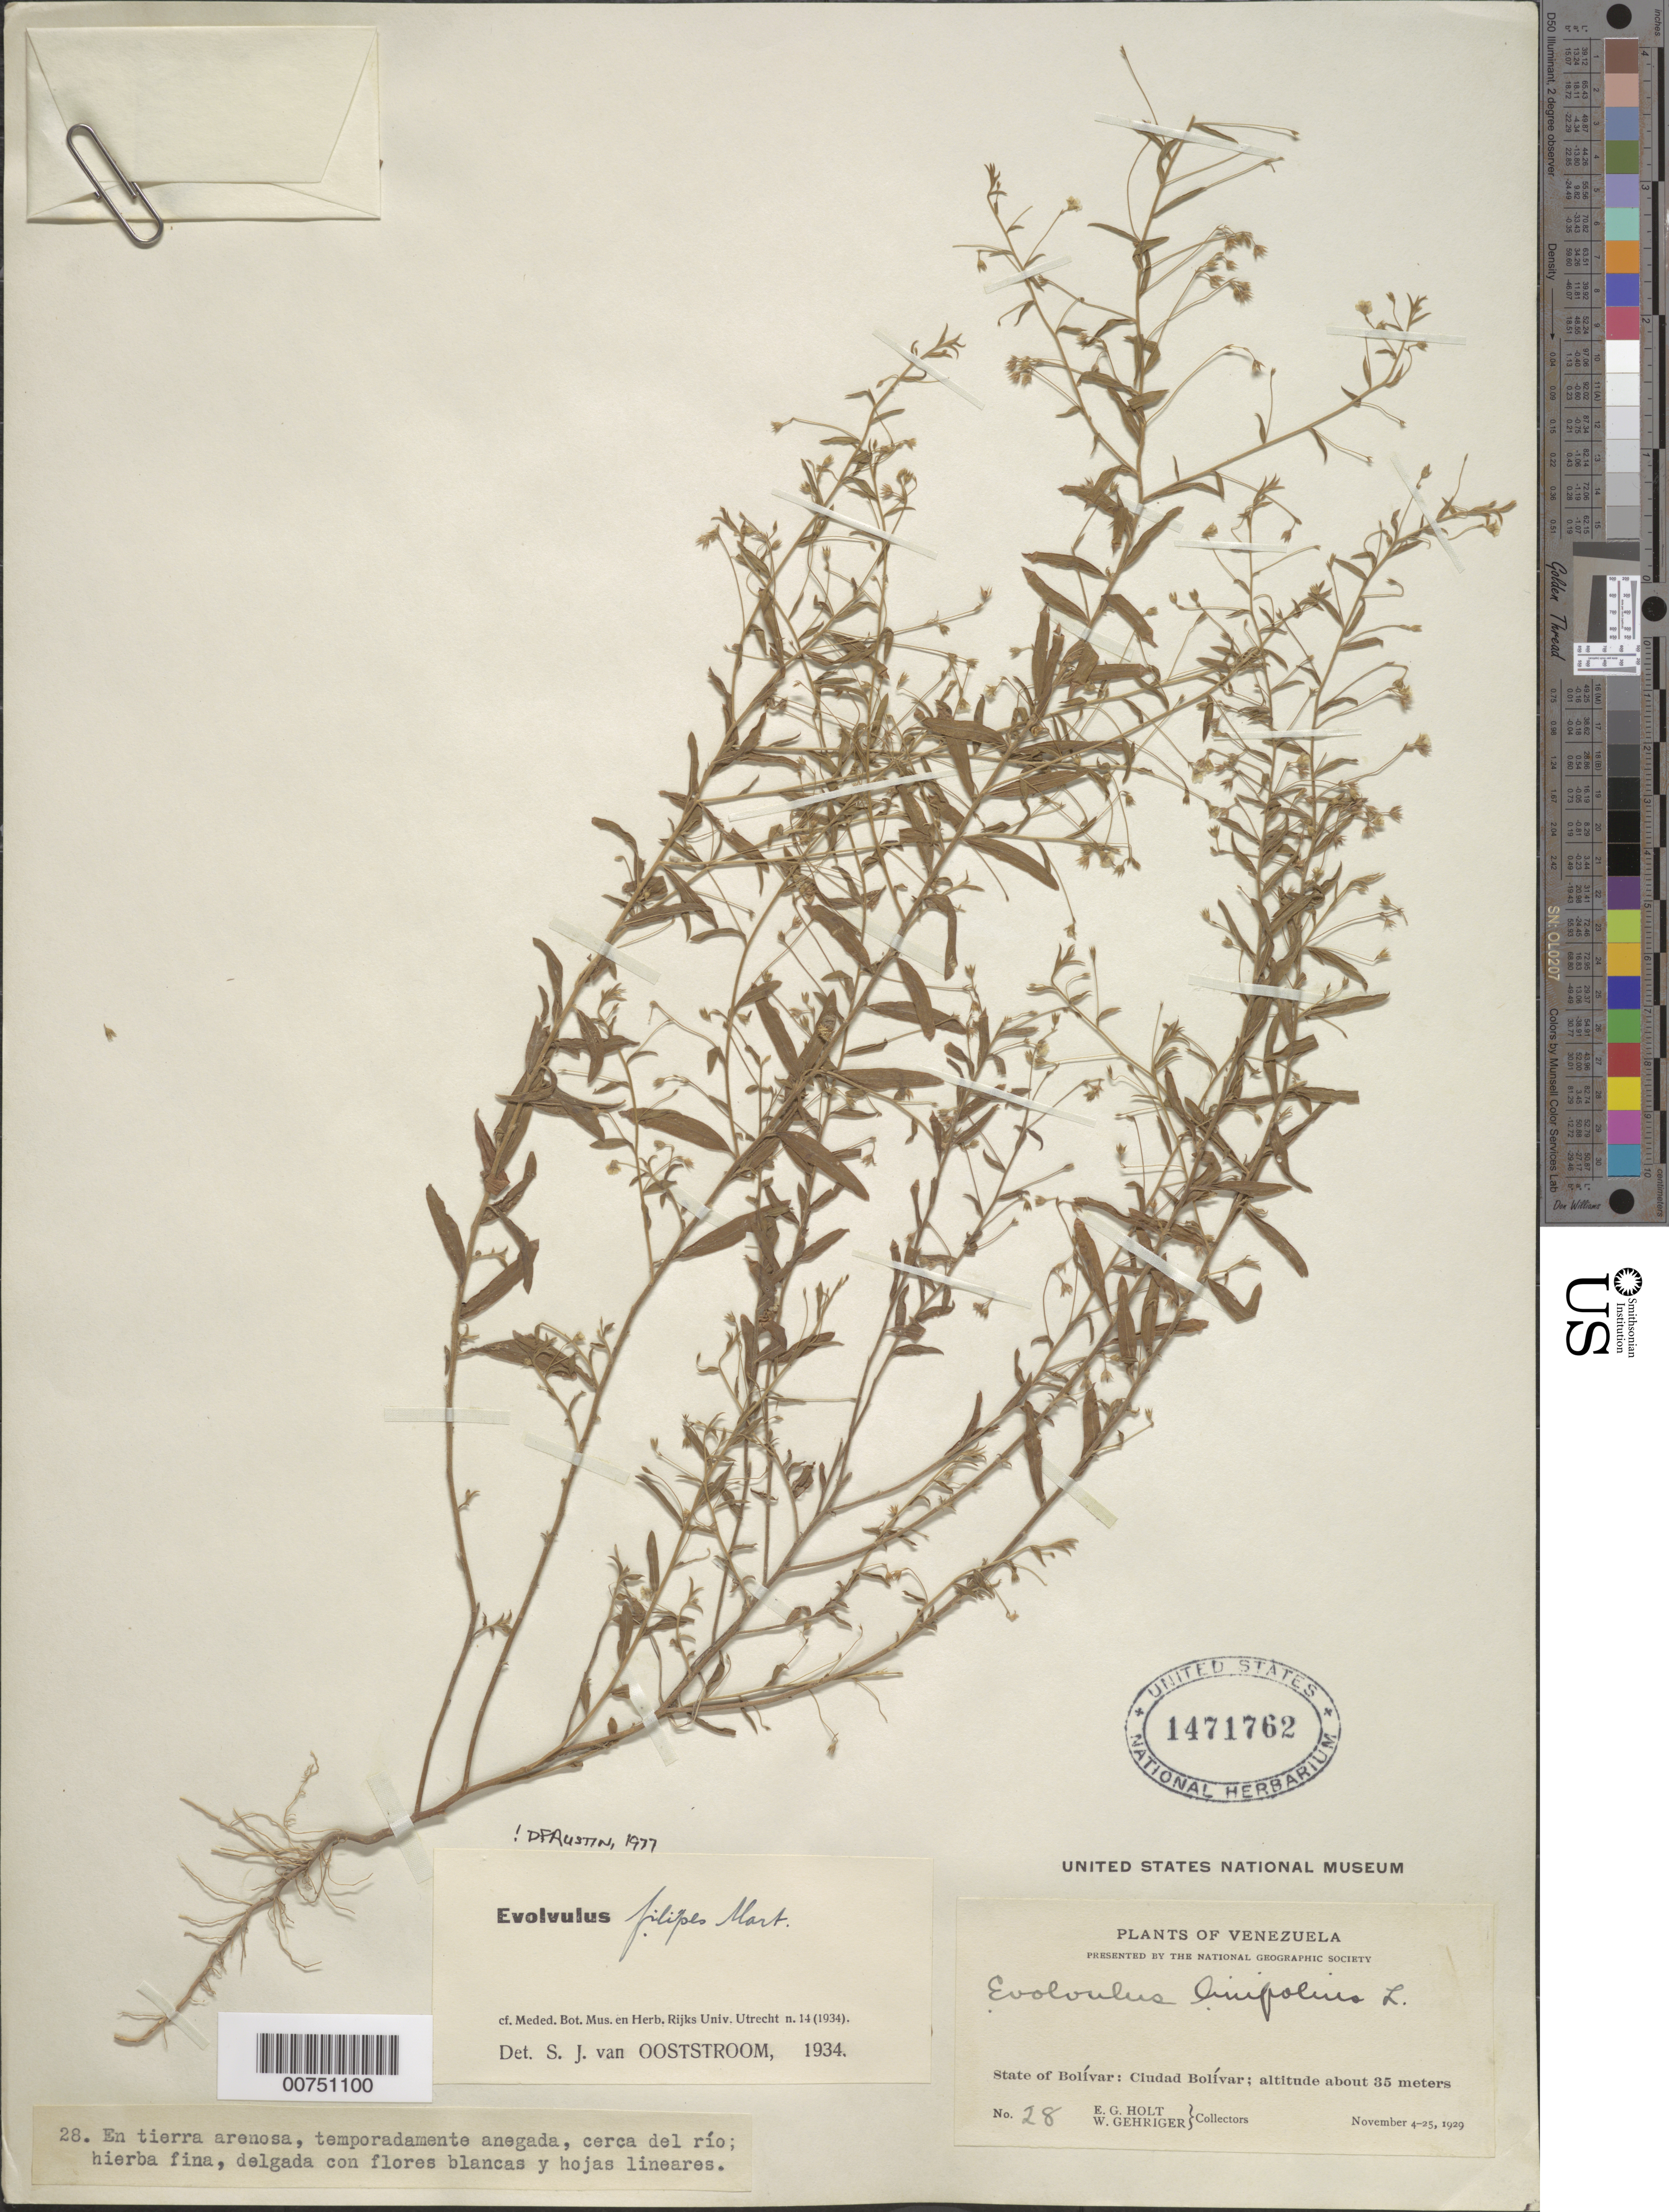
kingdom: Plantae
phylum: Tracheophyta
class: Magnoliopsida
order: Solanales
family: Convolvulaceae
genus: Evolvulus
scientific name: Evolvulus filipes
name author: Mart.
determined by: Austin, D. F.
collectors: E. Holt & W. Gehriger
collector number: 28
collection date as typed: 4-Nov-29 to 25-Nov-29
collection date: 1929-11-04/1929-11-25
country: Venezuela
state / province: Bolívar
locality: Ciudad Bolívar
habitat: Tierra arenosa, temporadamente anegada, cerca del rio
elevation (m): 35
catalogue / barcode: US 1471762